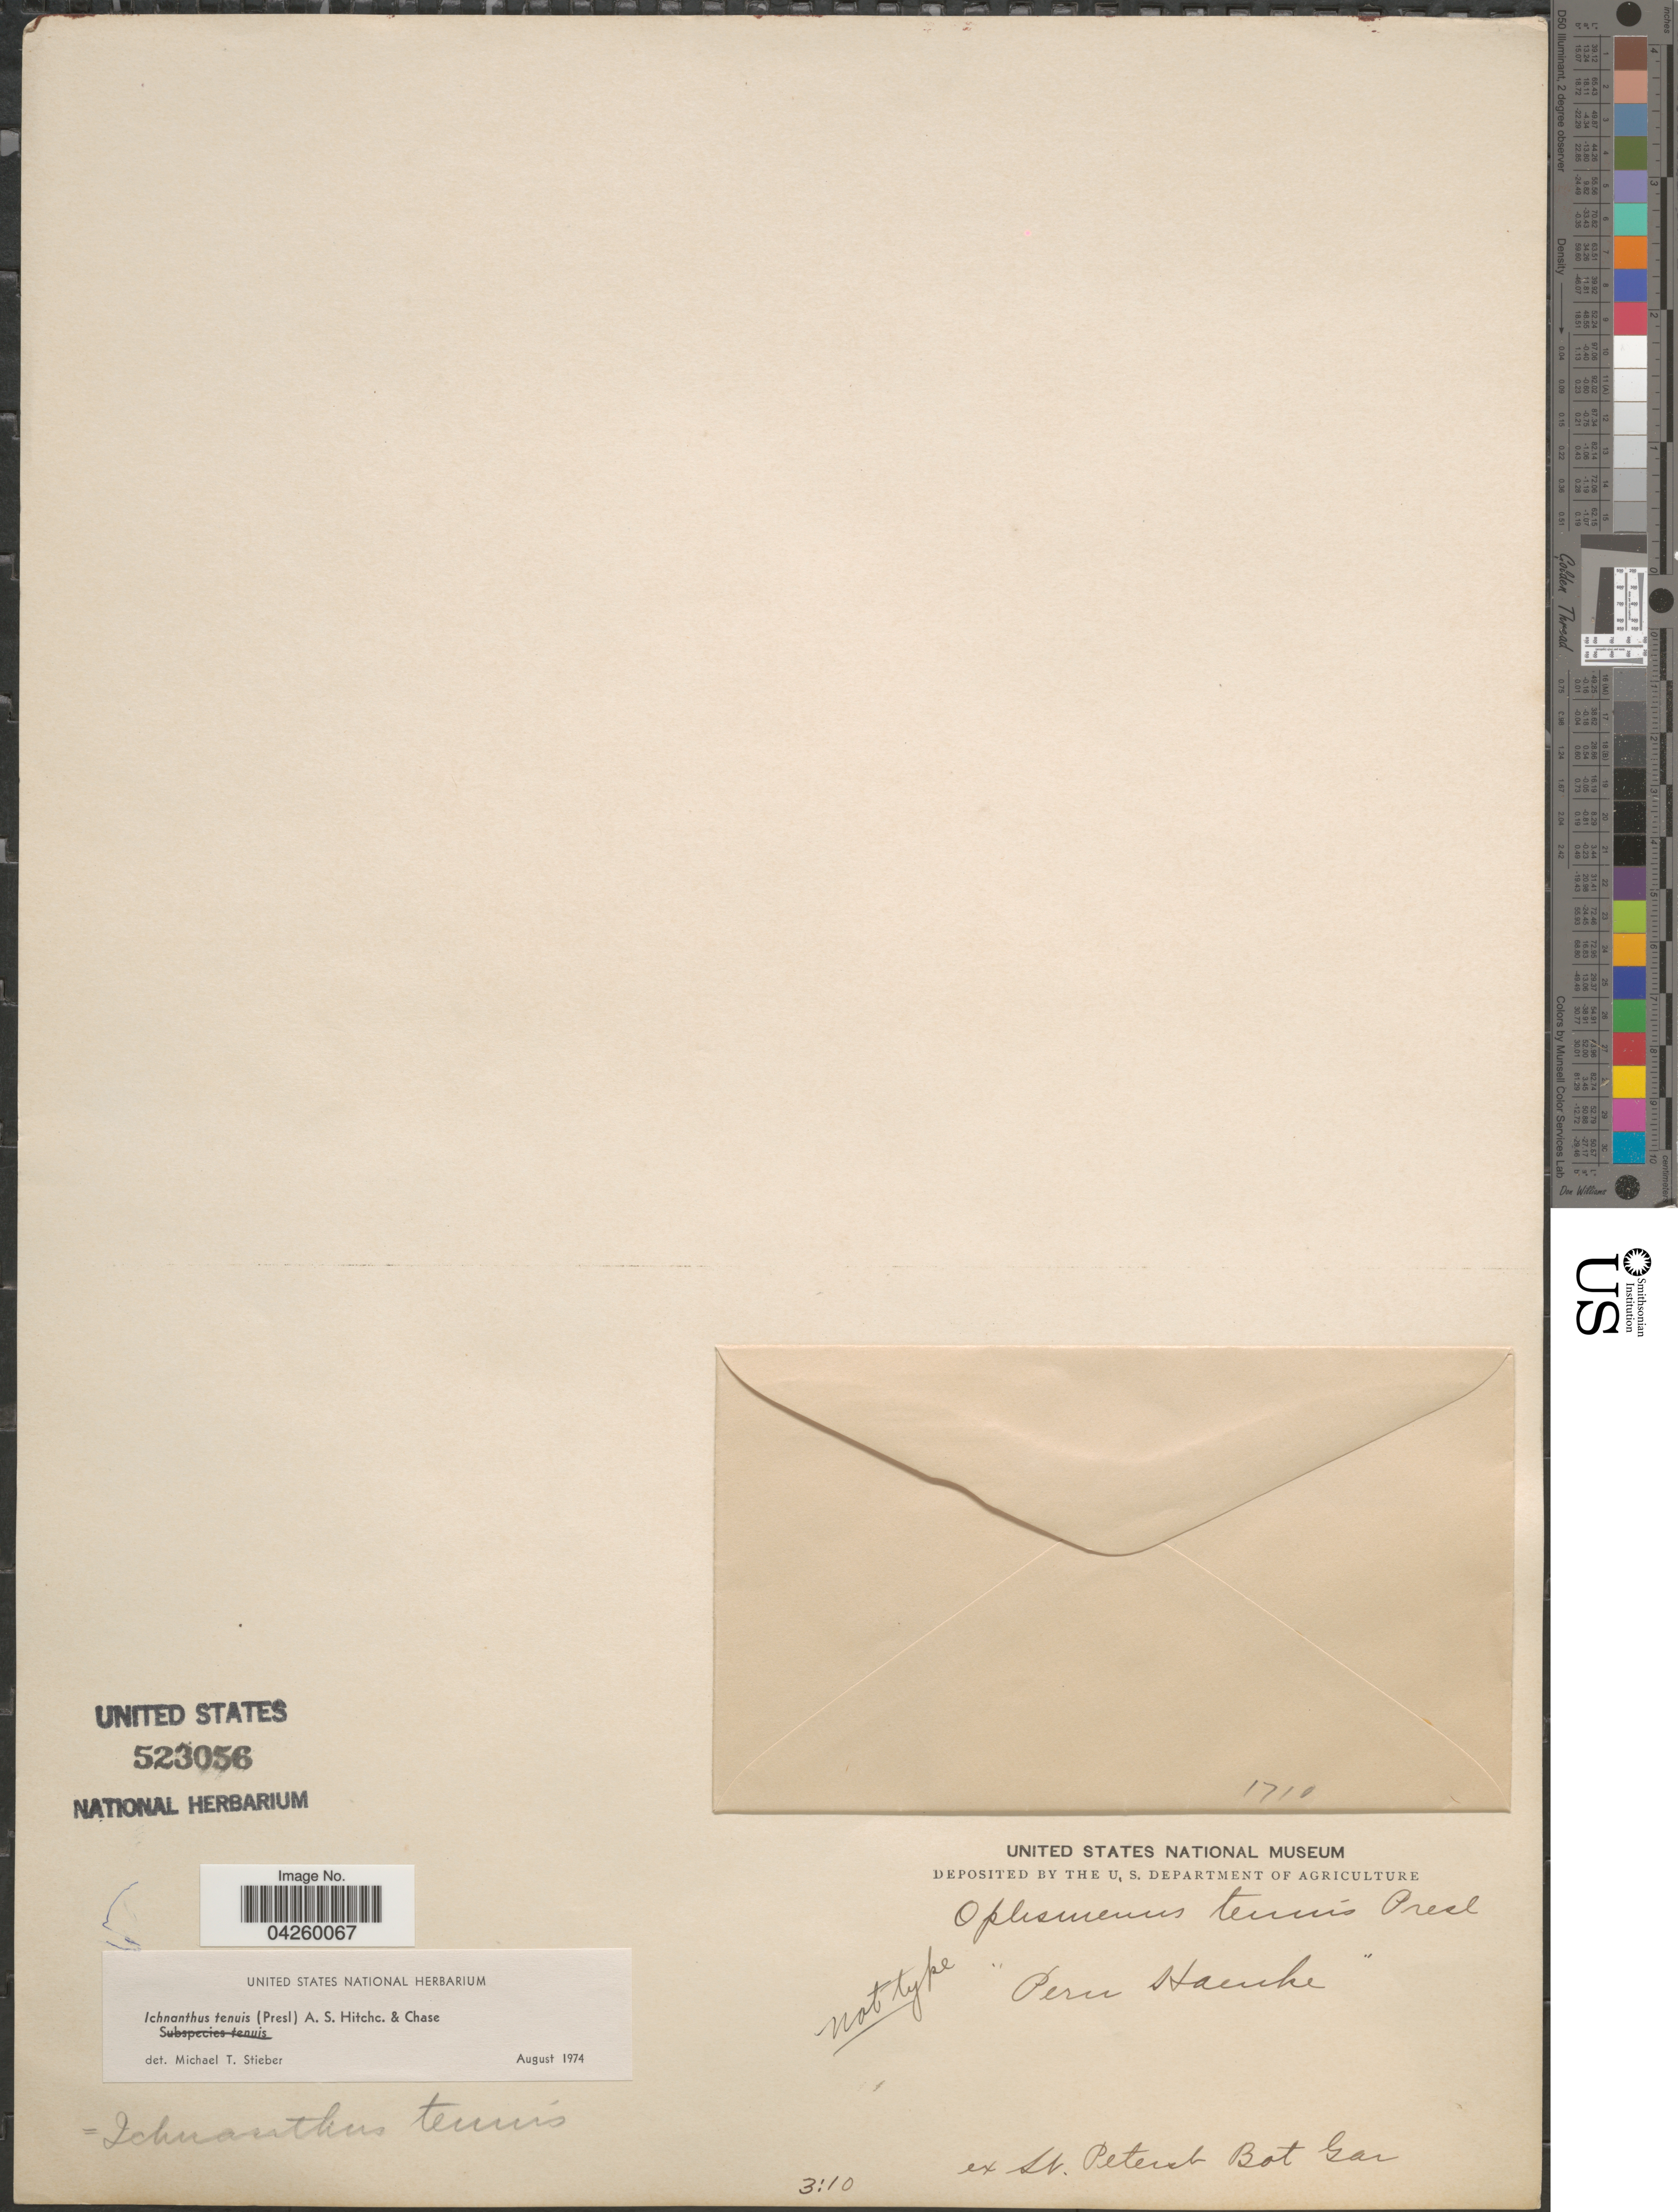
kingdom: Plantae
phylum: Tracheophyta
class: Liliopsida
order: Poales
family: Poaceae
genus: Ichnanthus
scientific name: Ichnanthus tenuis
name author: (J. Presl) Hitchc. & Chase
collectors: -. Hanke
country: Peru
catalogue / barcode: US 523056